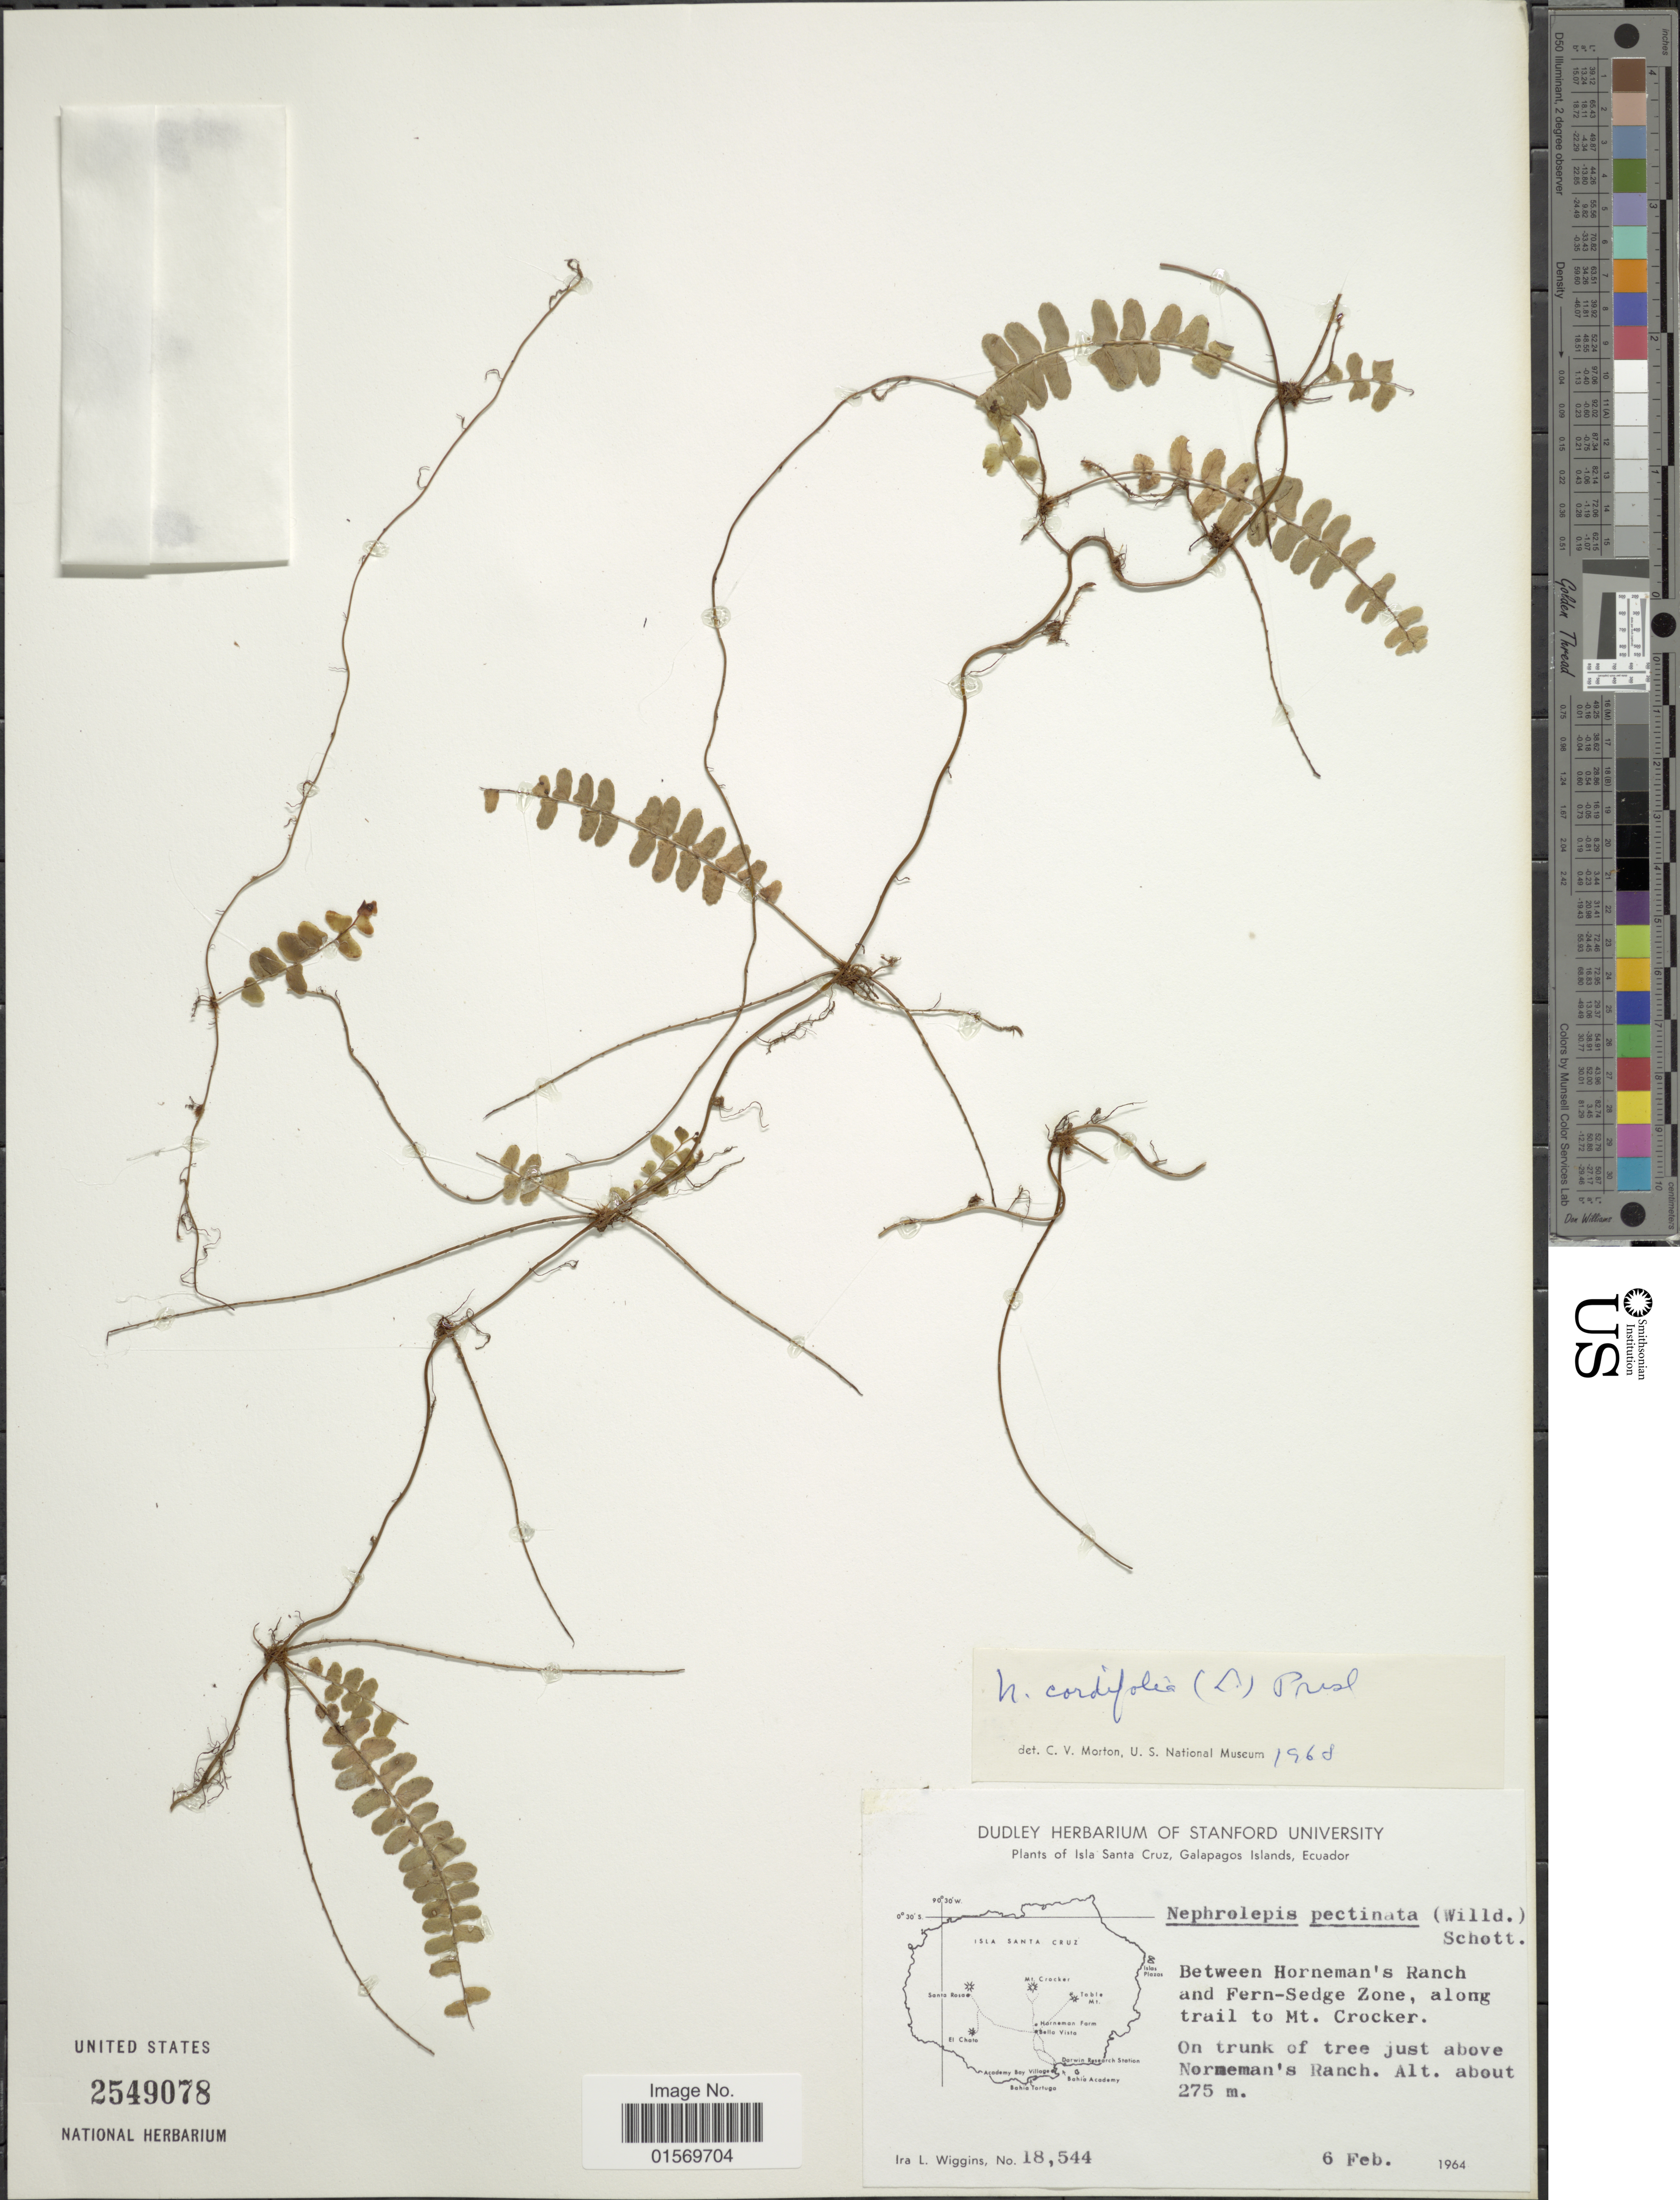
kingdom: Plantae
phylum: Tracheophyta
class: Polypodiopsida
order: Polypodiales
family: Nephrolepidaceae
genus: Nephrolepis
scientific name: Nephrolepis cordifolia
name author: (L.) C. Presl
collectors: I. L. Wiggins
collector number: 18544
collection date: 1964-02-06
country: Ecuador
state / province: Colón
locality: Isla Santa Cruz, Galapagos Islands, between Horneman's Ranch and Fern-Sedge Zone, along trail to Mt. Crocker, on trunk of tree just above Norneman's Ranch.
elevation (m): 275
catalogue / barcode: US 2549078